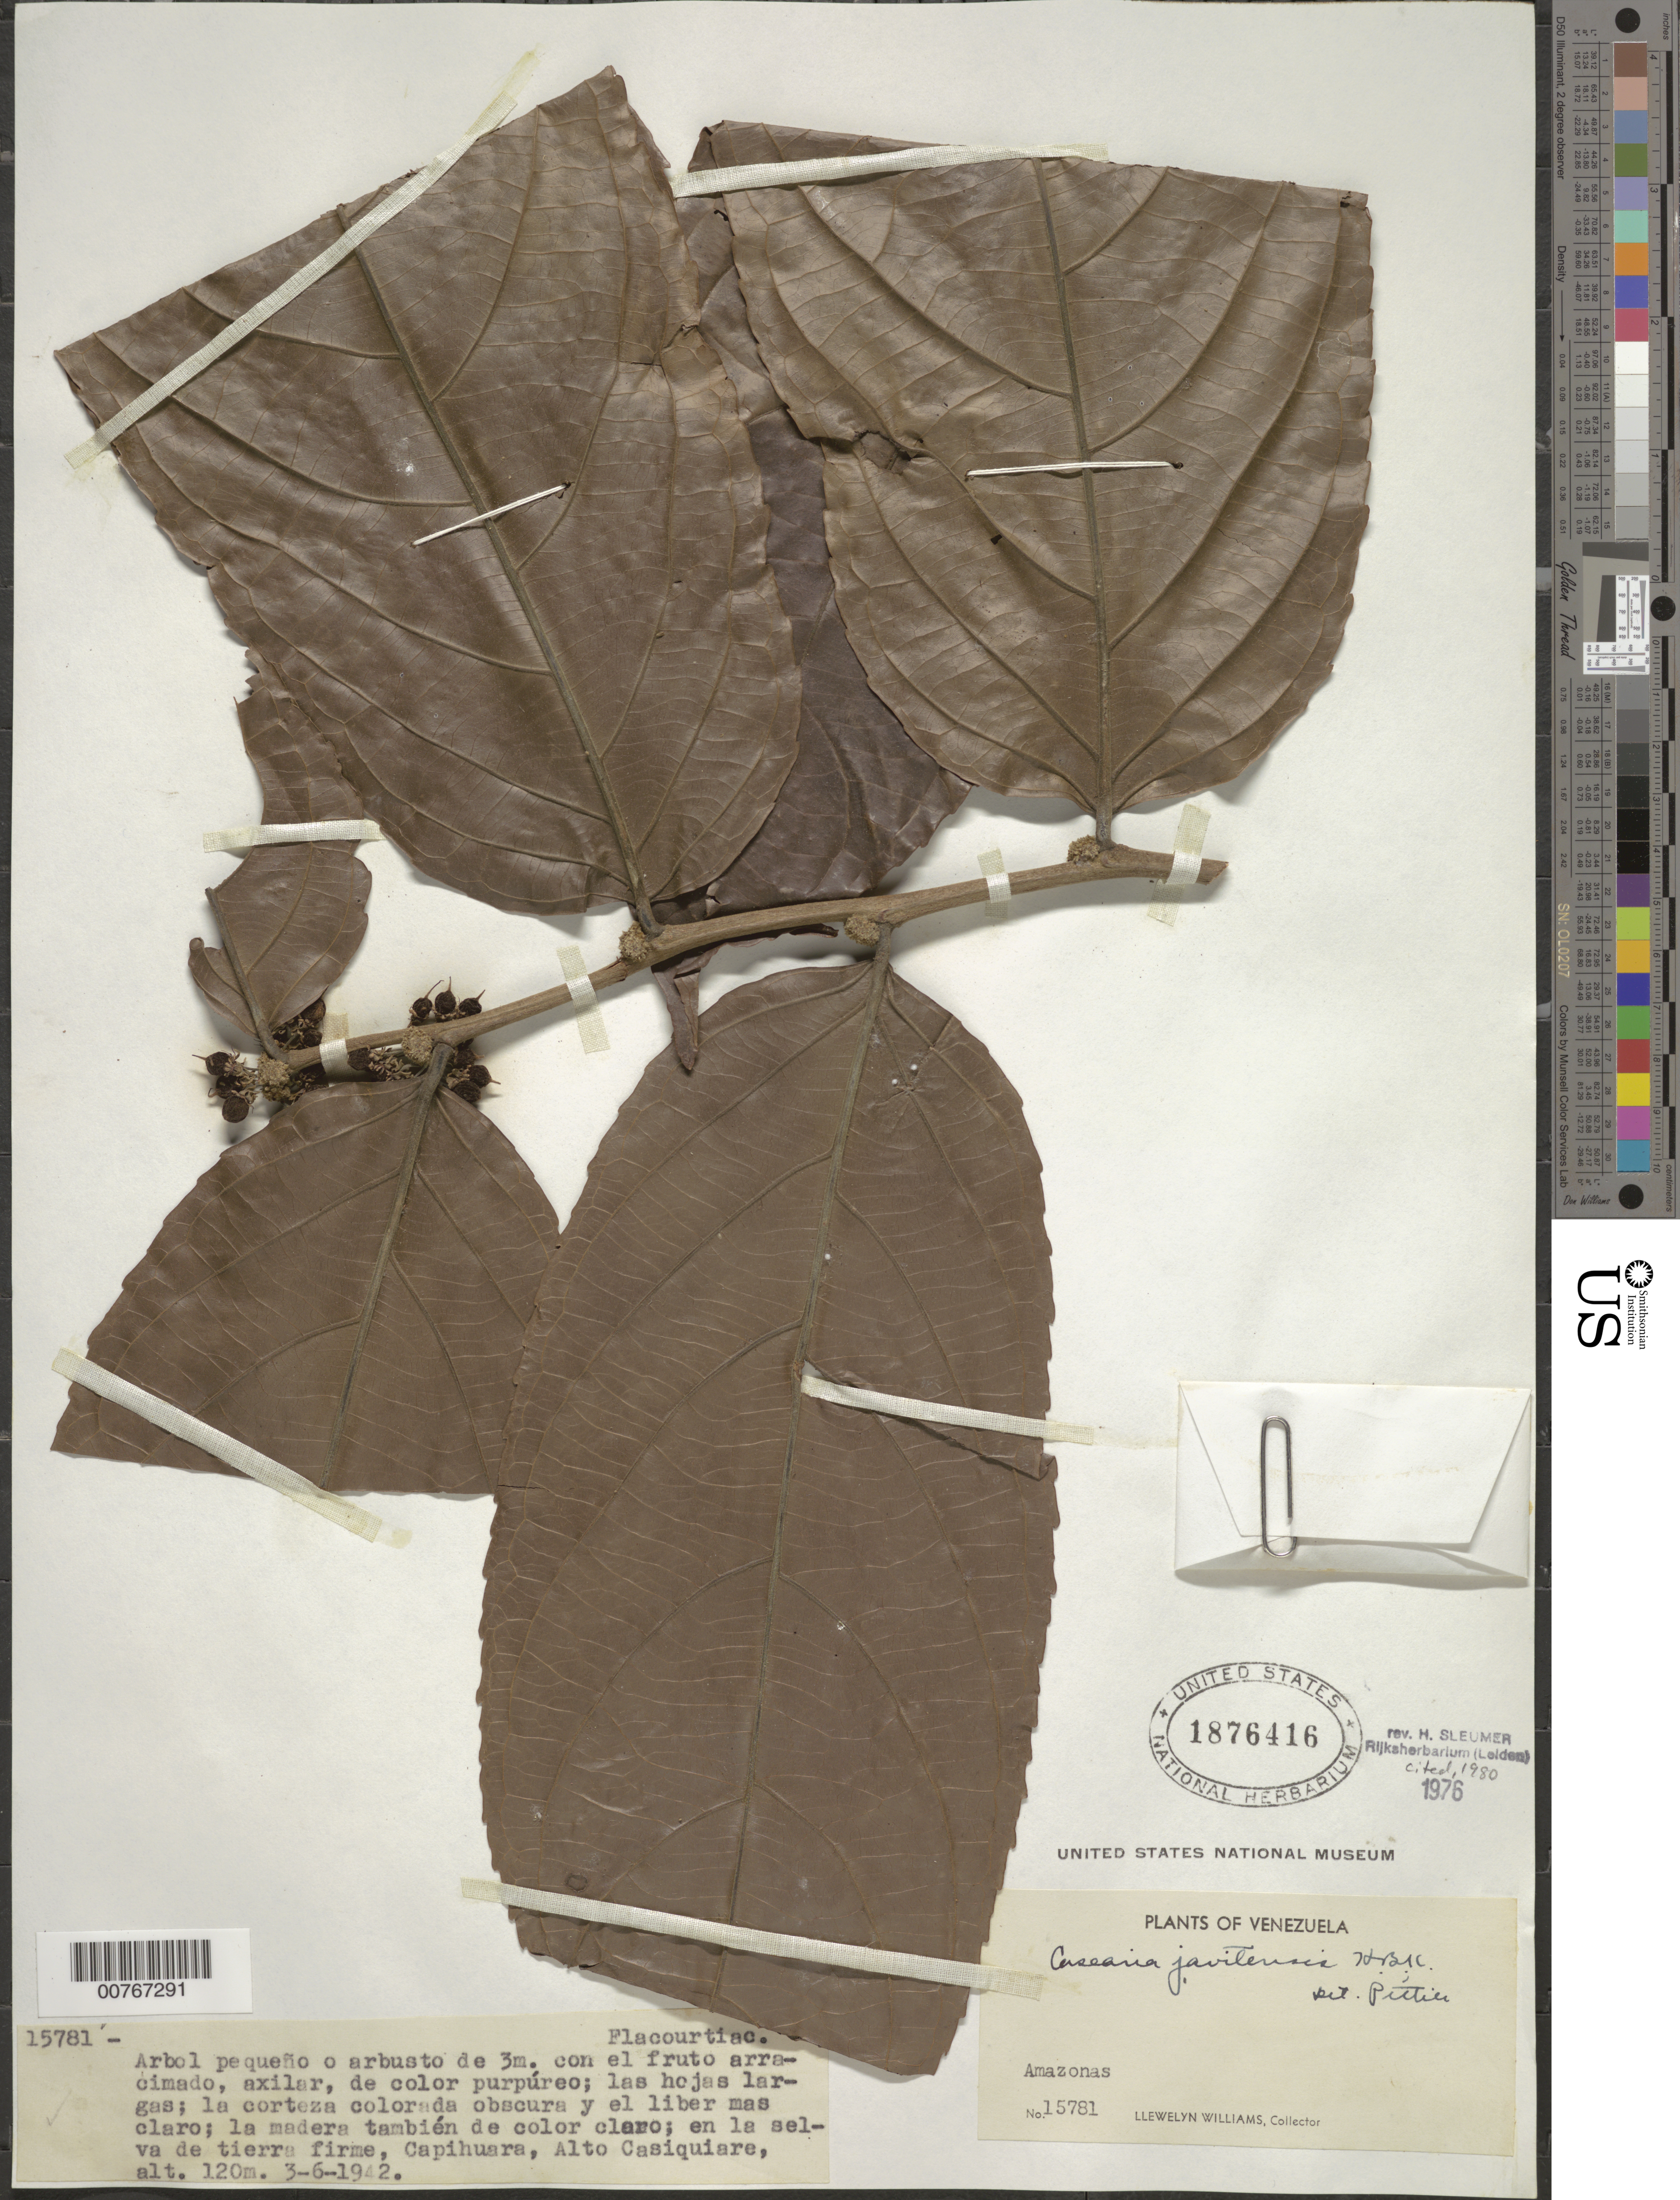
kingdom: Plantae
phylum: Tracheophyta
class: Magnoliopsida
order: Malpighiales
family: Salicaceae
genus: Piparea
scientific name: Piparea multiflora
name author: C.F. Gaertn.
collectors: Ll. Williams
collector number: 15781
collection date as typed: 3-Jun-42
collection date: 1942-06-03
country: Venezuela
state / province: Amazonas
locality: Capihuara, Alto Casiquiare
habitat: Forest on terra firma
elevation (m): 120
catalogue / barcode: US 1876416